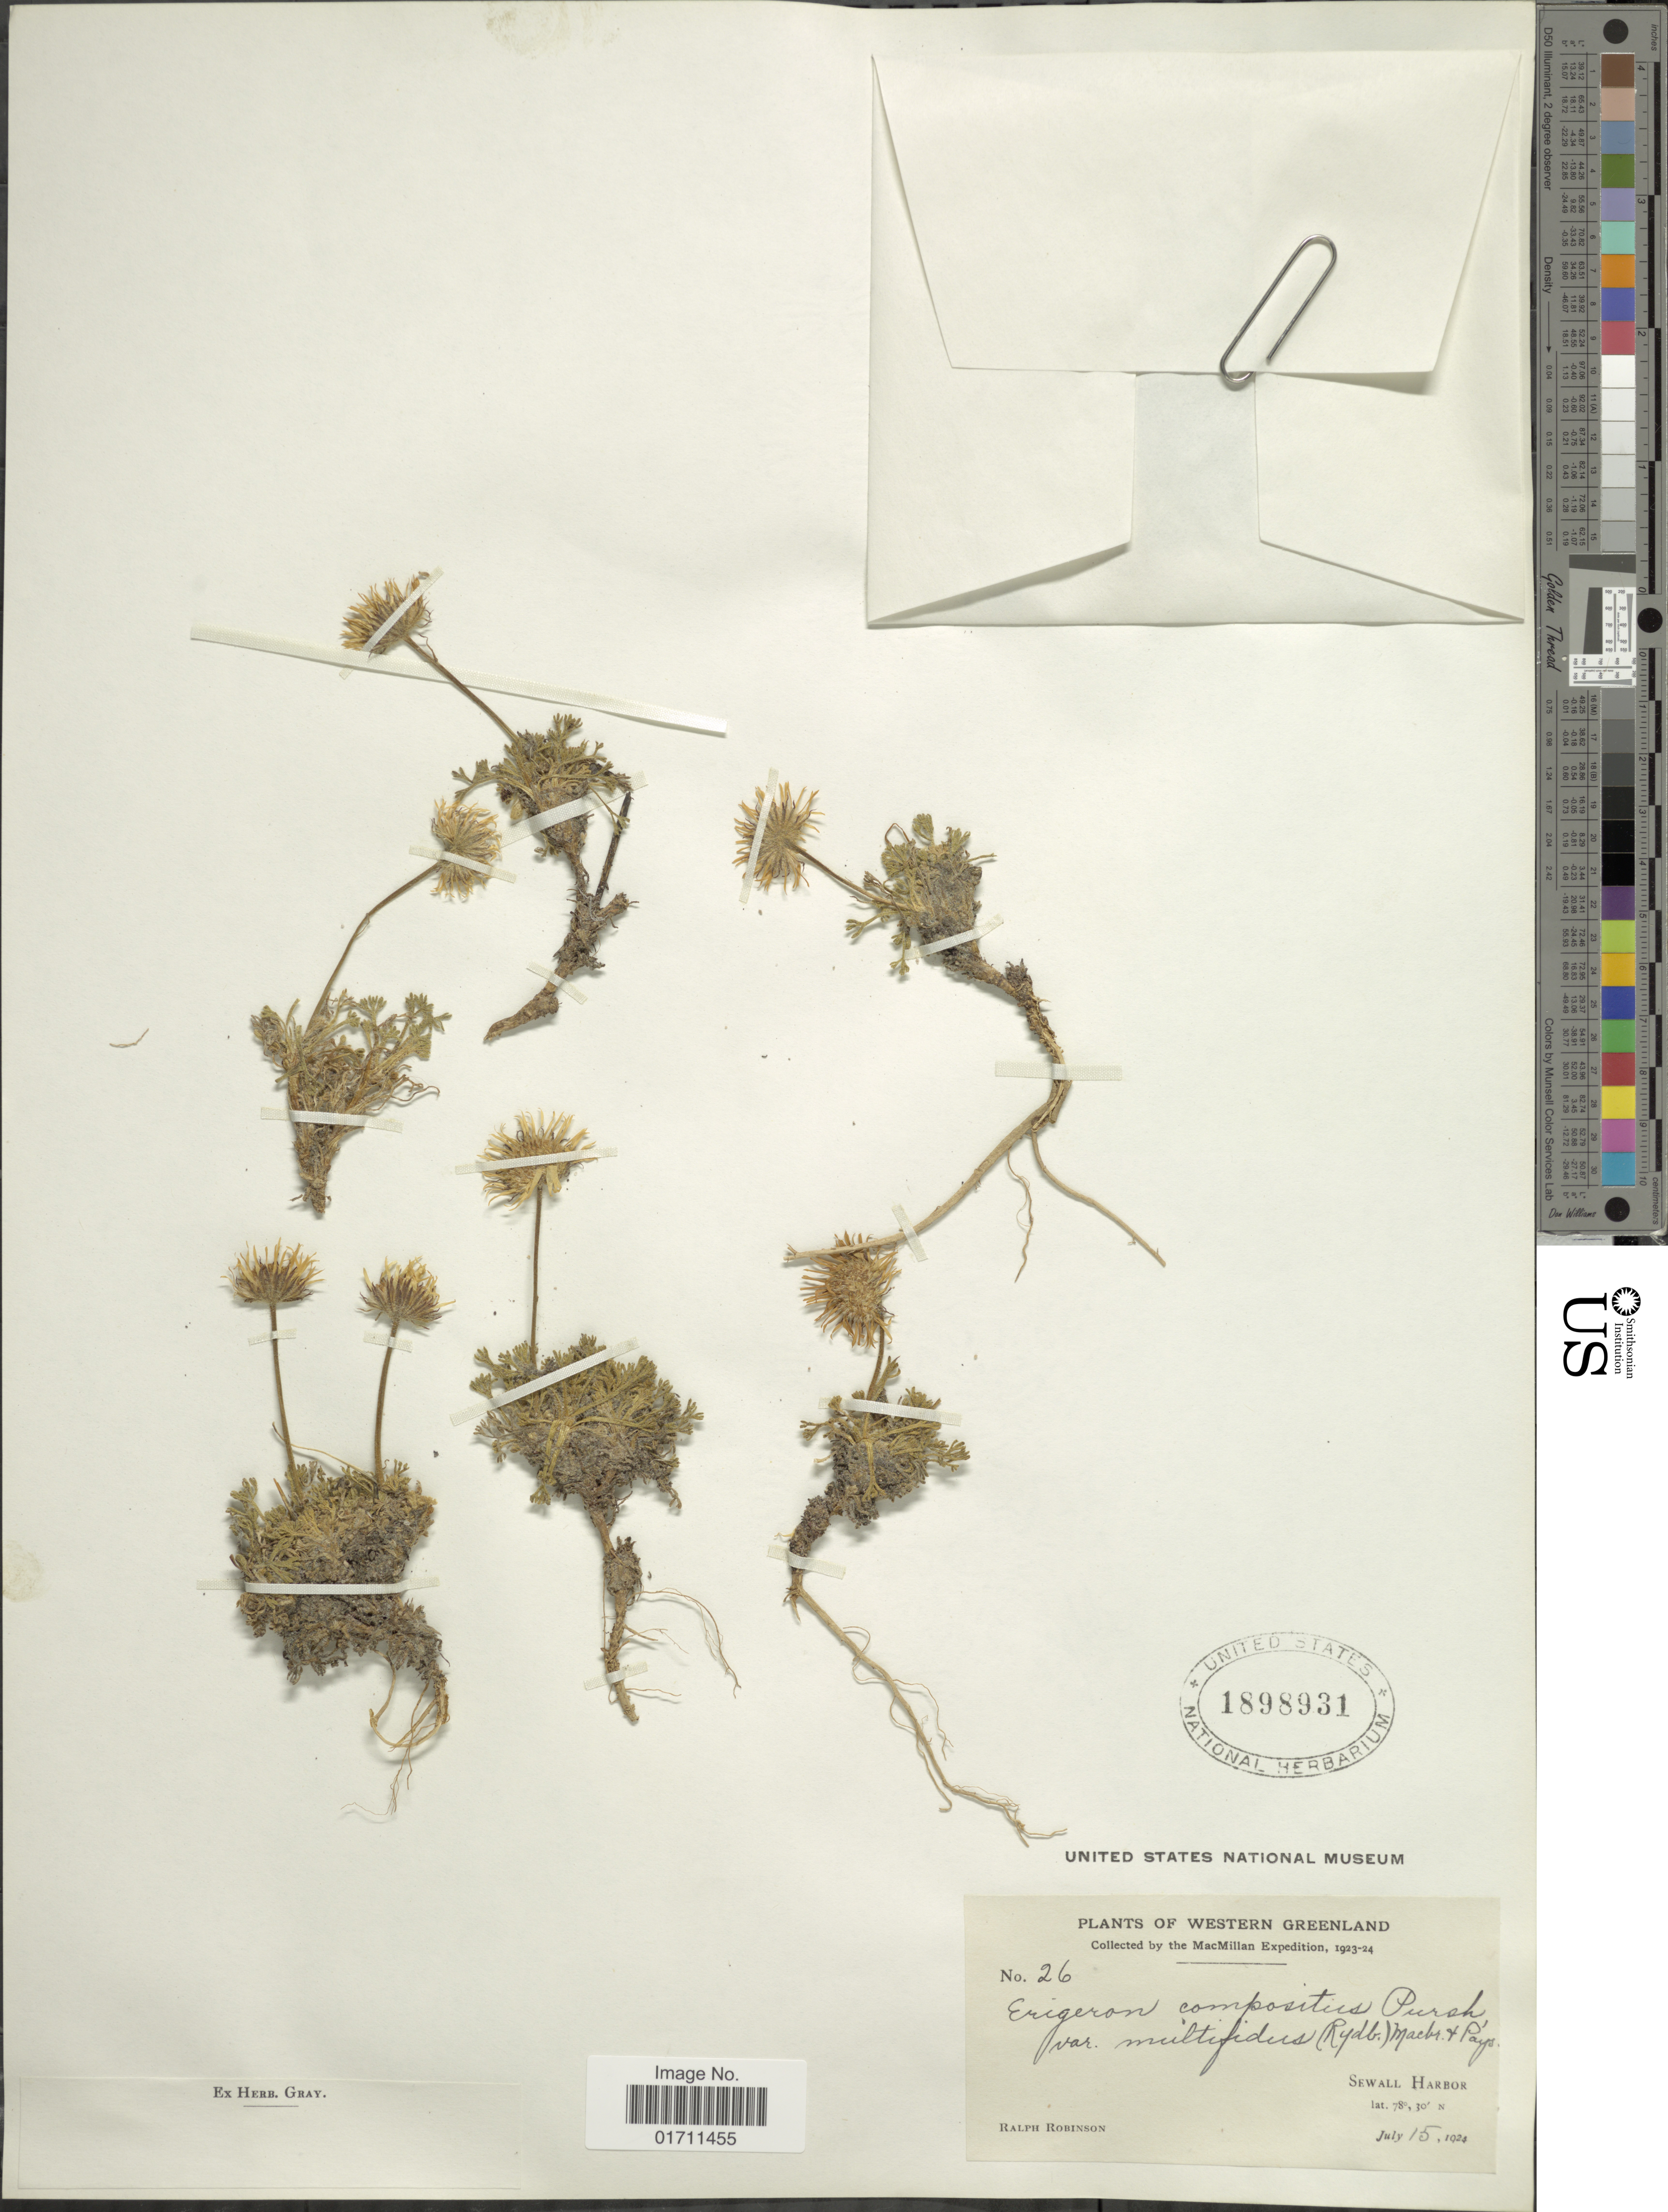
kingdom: Plantae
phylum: Tracheophyta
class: Magnoliopsida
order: Asterales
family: Asteraceae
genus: Erigeron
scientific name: Erigeron compositus var. multifidus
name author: (Rydb.) J.F. Macbr. & Payson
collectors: R. Robinson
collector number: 26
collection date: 1924-07-15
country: Greenland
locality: Western Greenland, Sewall Harbor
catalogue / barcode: US 1898931